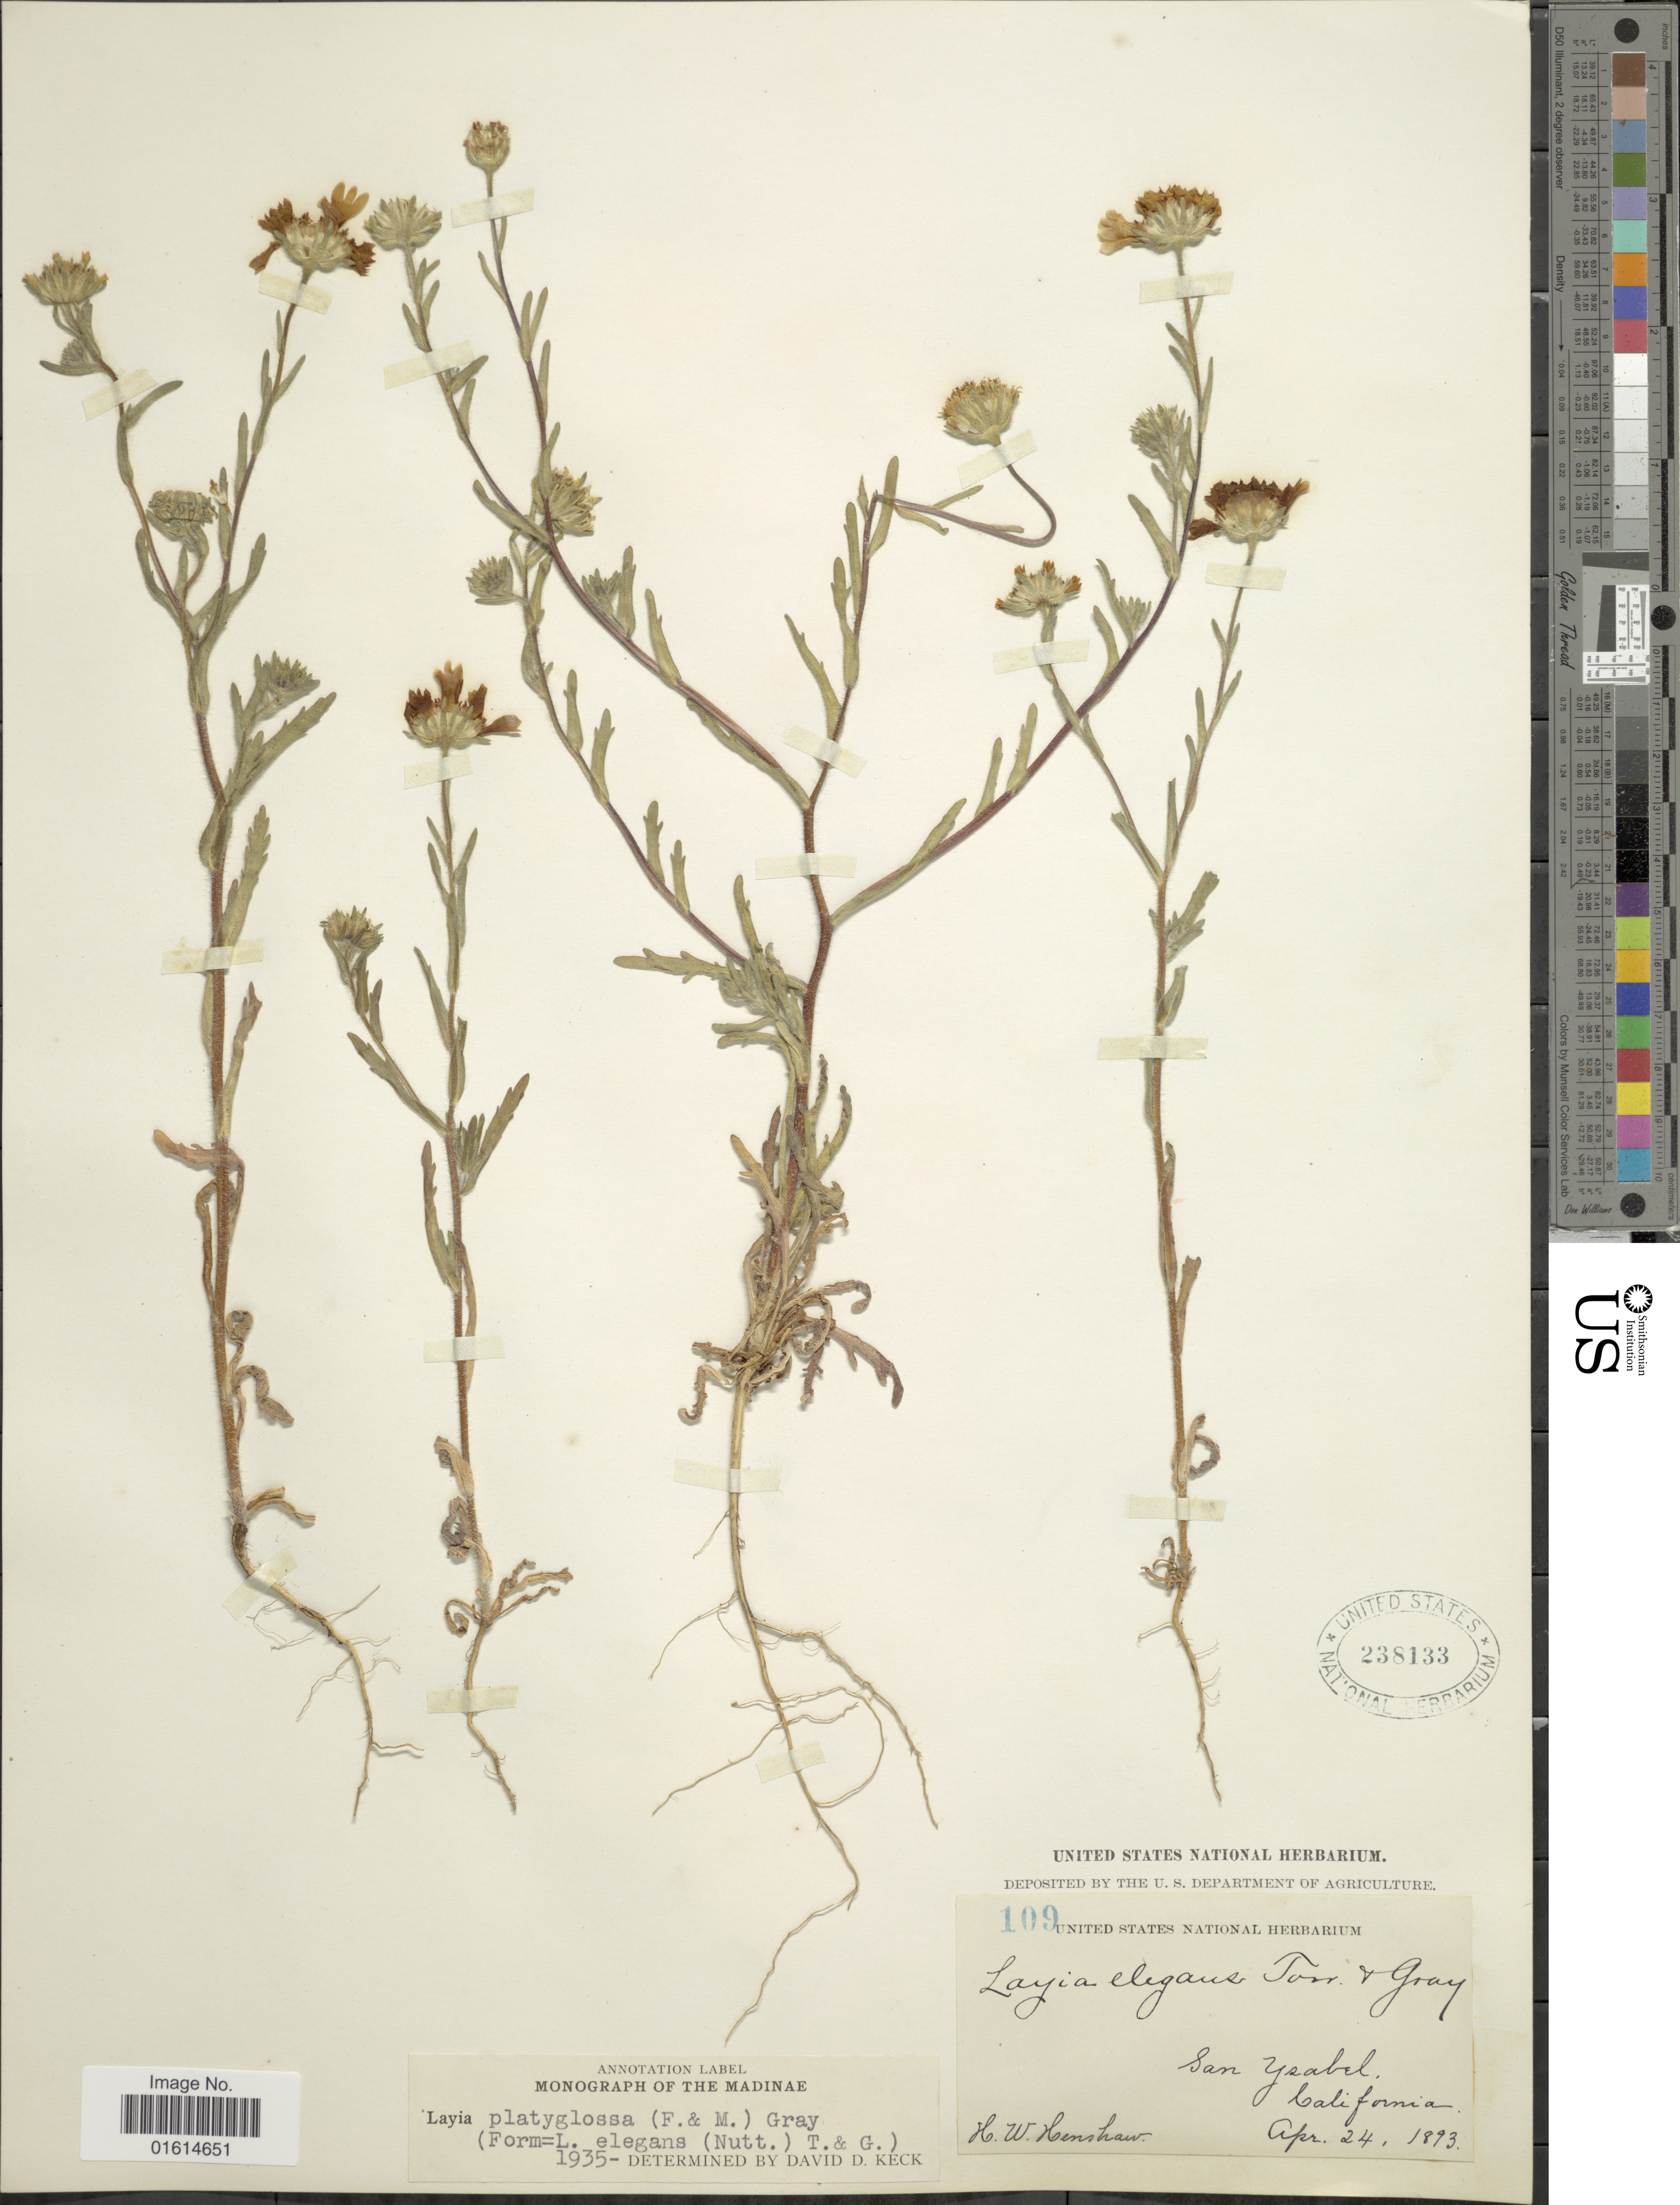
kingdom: Plantae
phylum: Tracheophyta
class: Magnoliopsida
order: Asterales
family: Asteraceae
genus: Layia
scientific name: Layia platyglossa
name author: (Fisch.) A. Gray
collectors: H. Henshaw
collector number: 109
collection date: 1893-04-24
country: United States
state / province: California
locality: San Yzabel, California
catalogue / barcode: US 238133